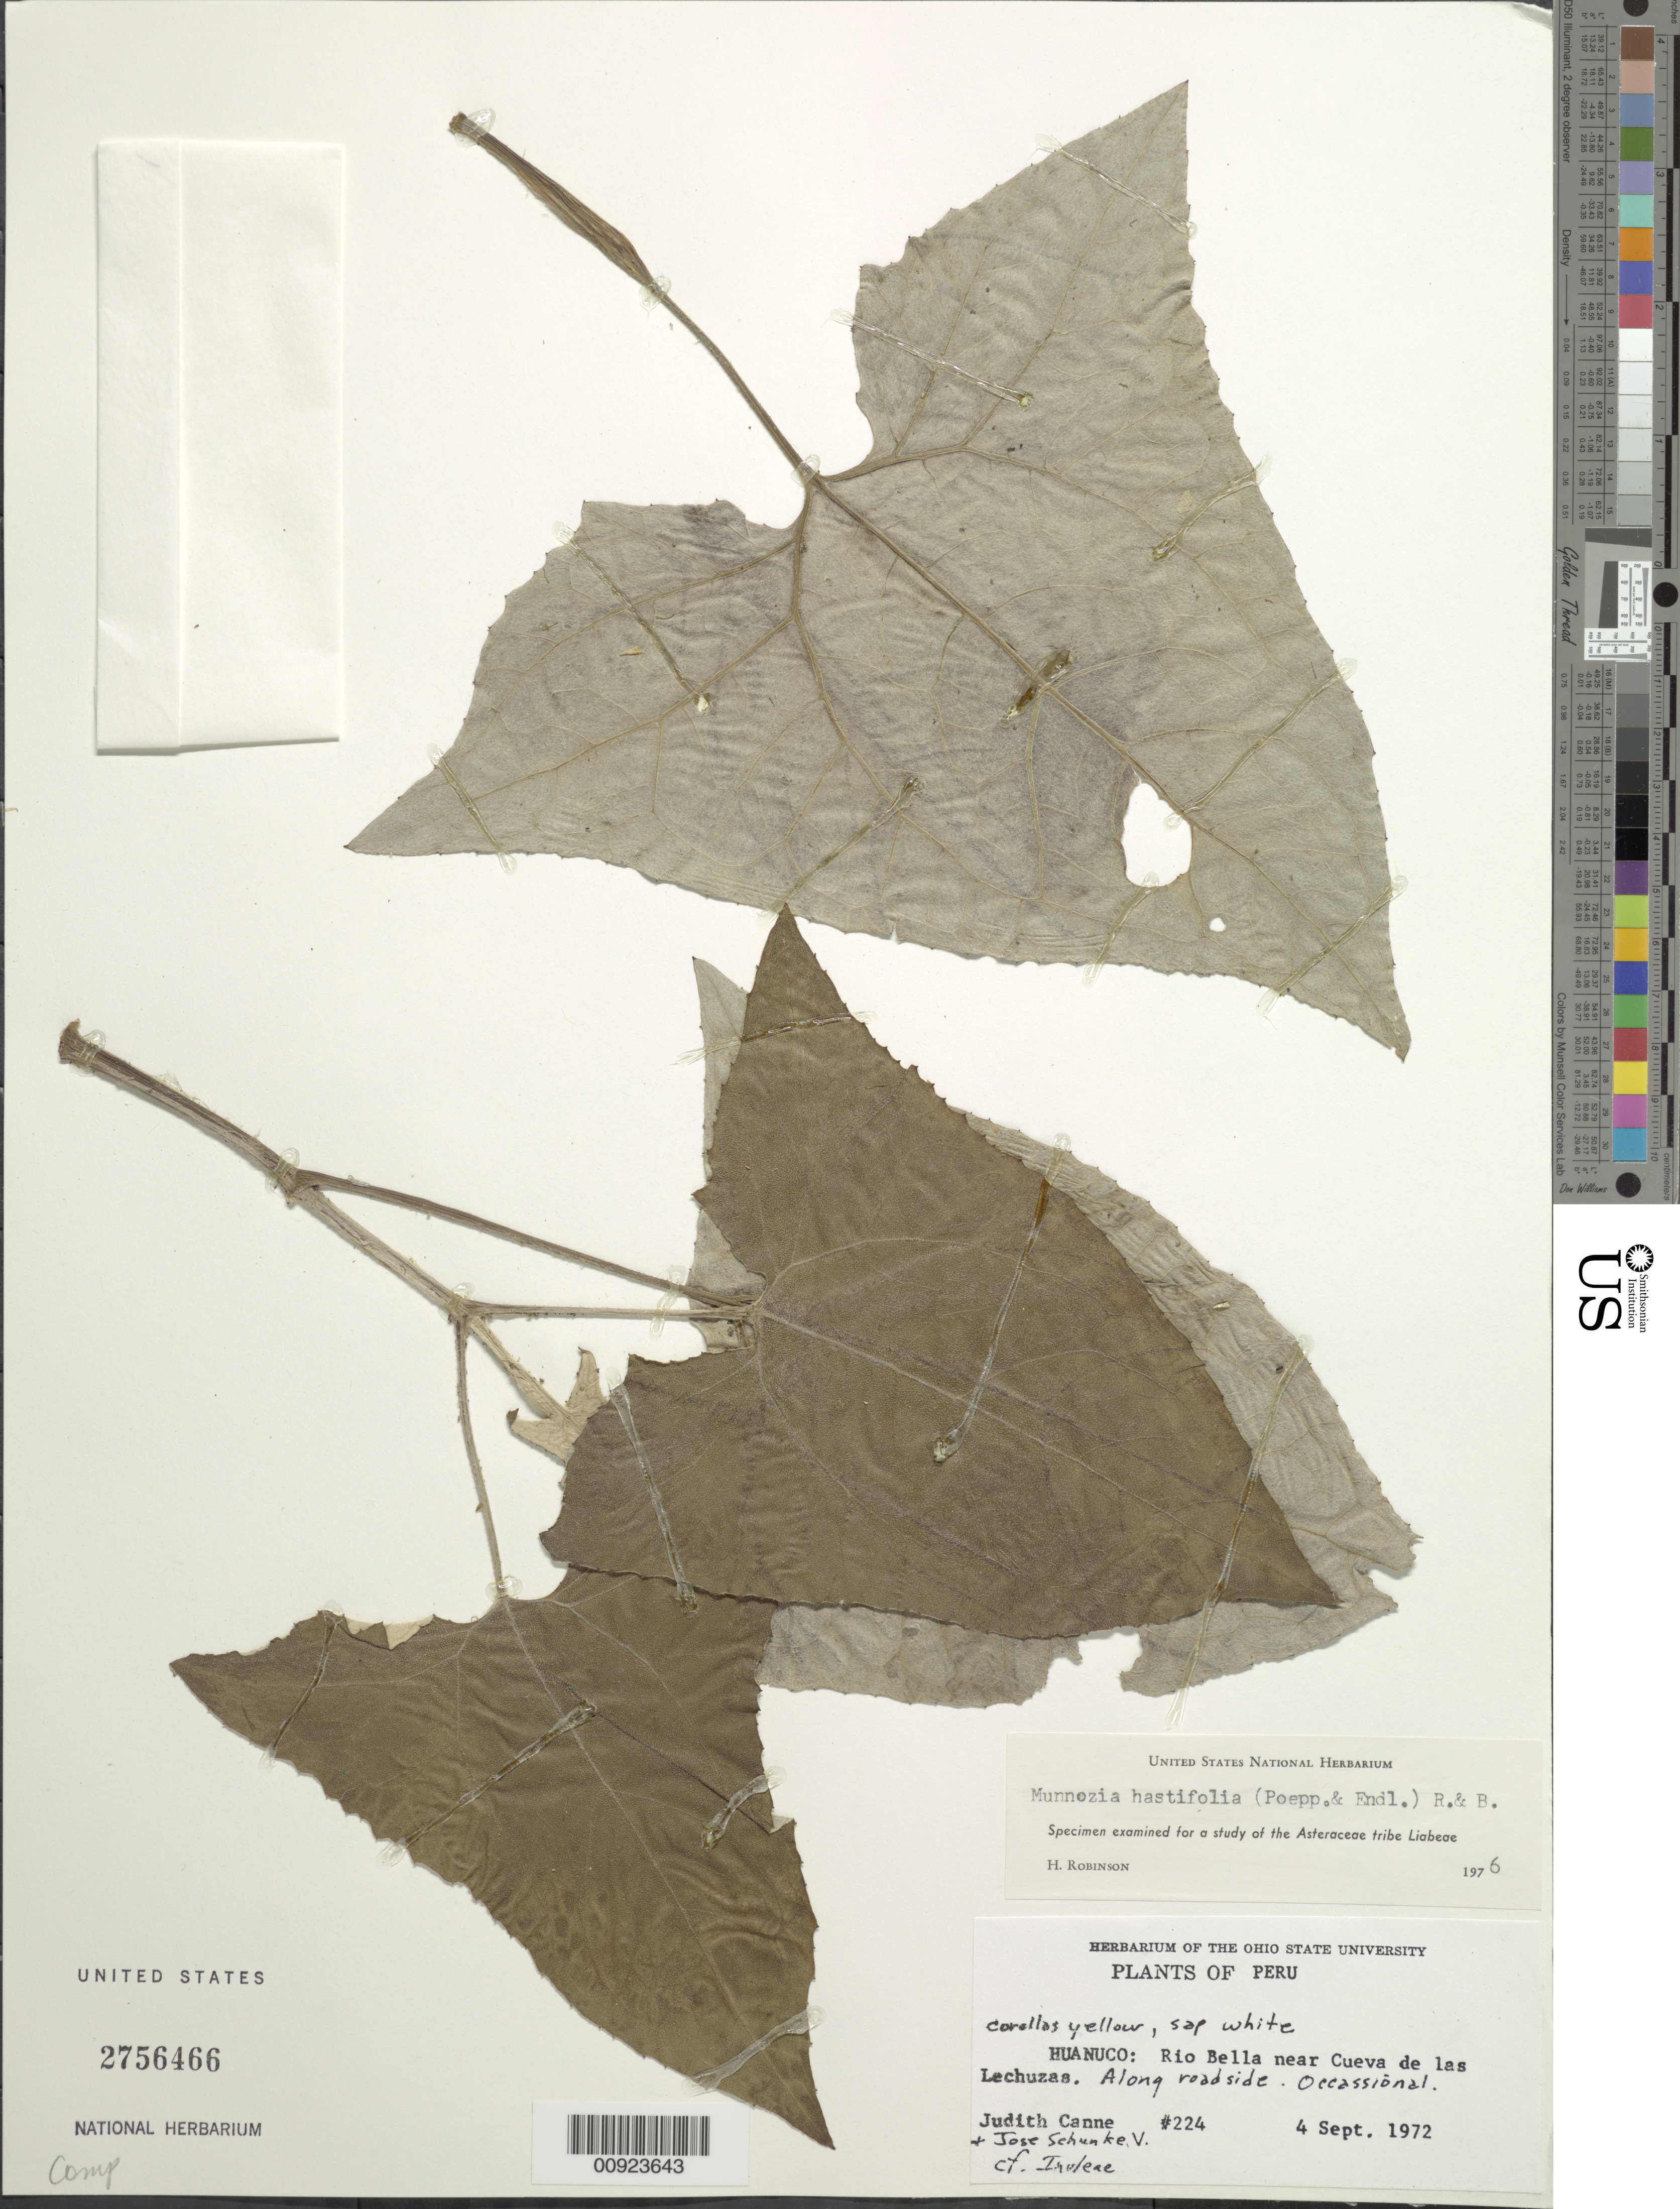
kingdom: Plantae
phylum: Tracheophyta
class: Magnoliopsida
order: Asterales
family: Asteraceae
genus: Munnozia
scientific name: Munnozia hastifolia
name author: (Poepp.) H. Rob. & Brettell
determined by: Robinson, Harold E., (US)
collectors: J. M. Canne-Hilliker & J. Schunke Vigo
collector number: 224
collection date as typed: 4 September 1972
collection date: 1972-09-04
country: Peru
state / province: Huánuco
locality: Rio Bella near Cueva de las Lechuzas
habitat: Roadside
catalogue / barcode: US 2756466